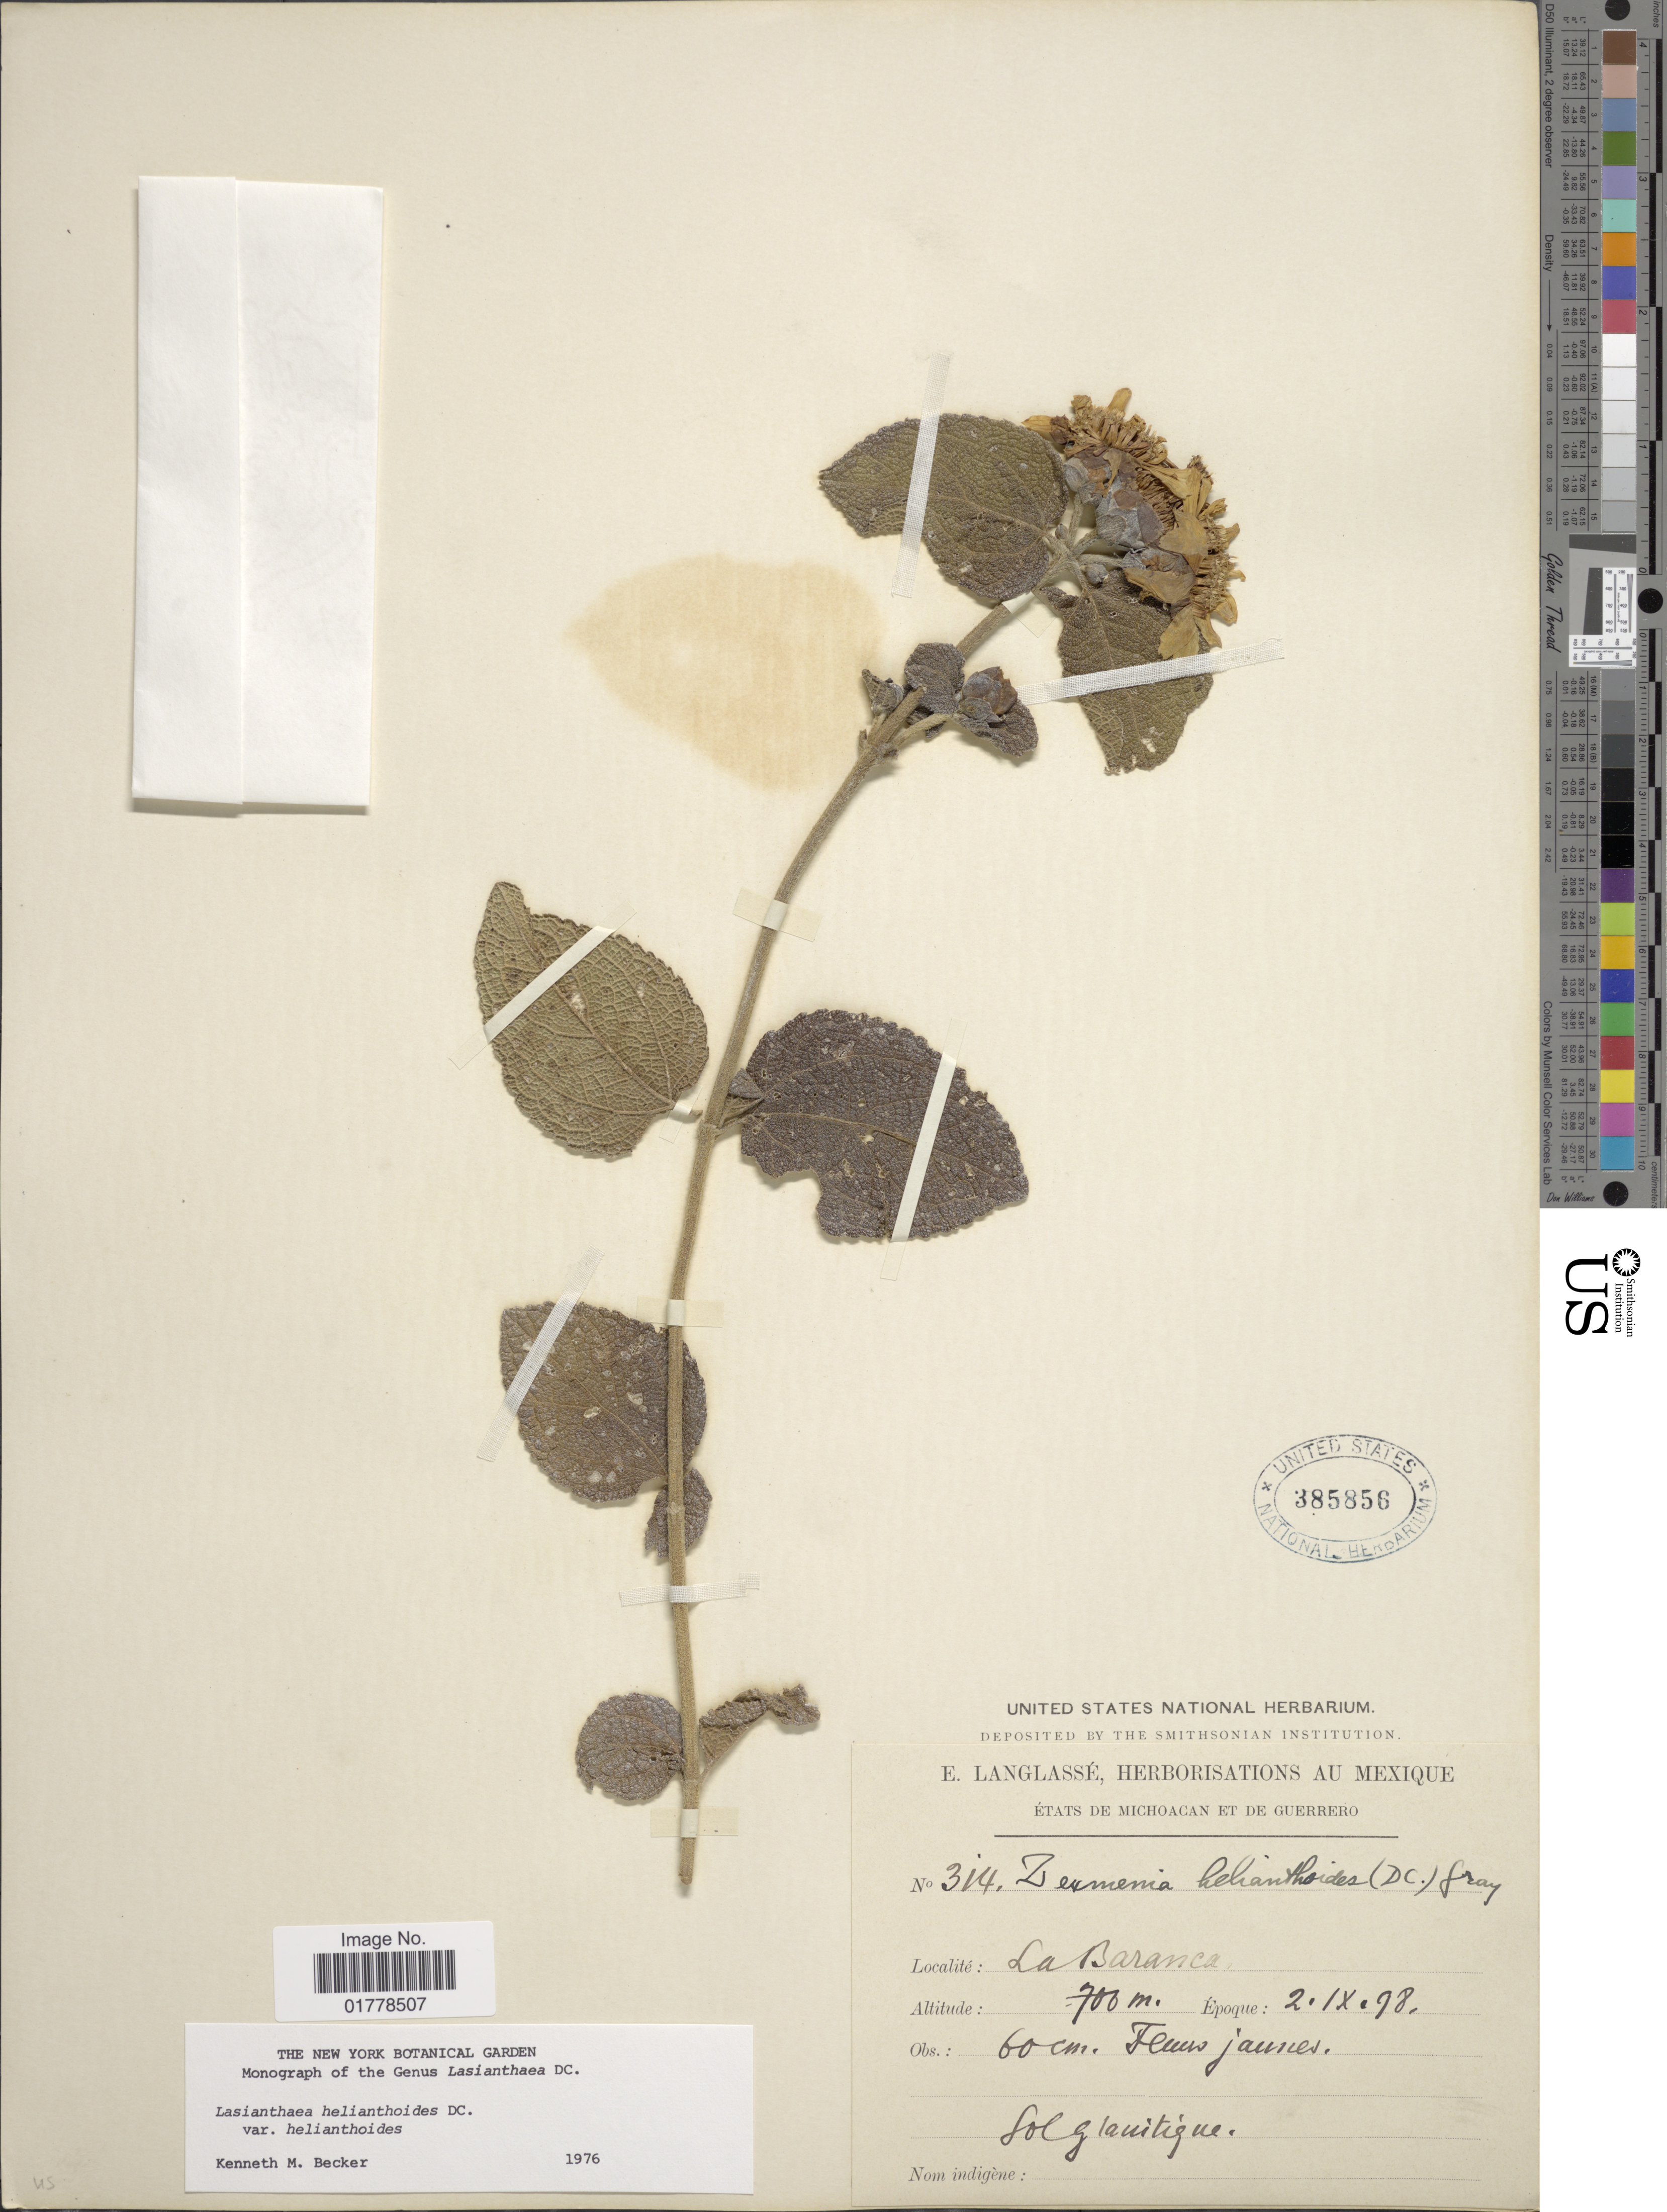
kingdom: Plantae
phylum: Tracheophyta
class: Magnoliopsida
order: Asterales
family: Asteraceae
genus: Lasianthaea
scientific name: Lasianthaea helianthoides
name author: Zucc. & DC.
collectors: E. Langlassé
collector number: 314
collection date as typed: Transcribed d/m/y: 2/9/98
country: Mexico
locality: États de Michoacan et de Guerrero. La Baranca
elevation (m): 700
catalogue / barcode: US 385856